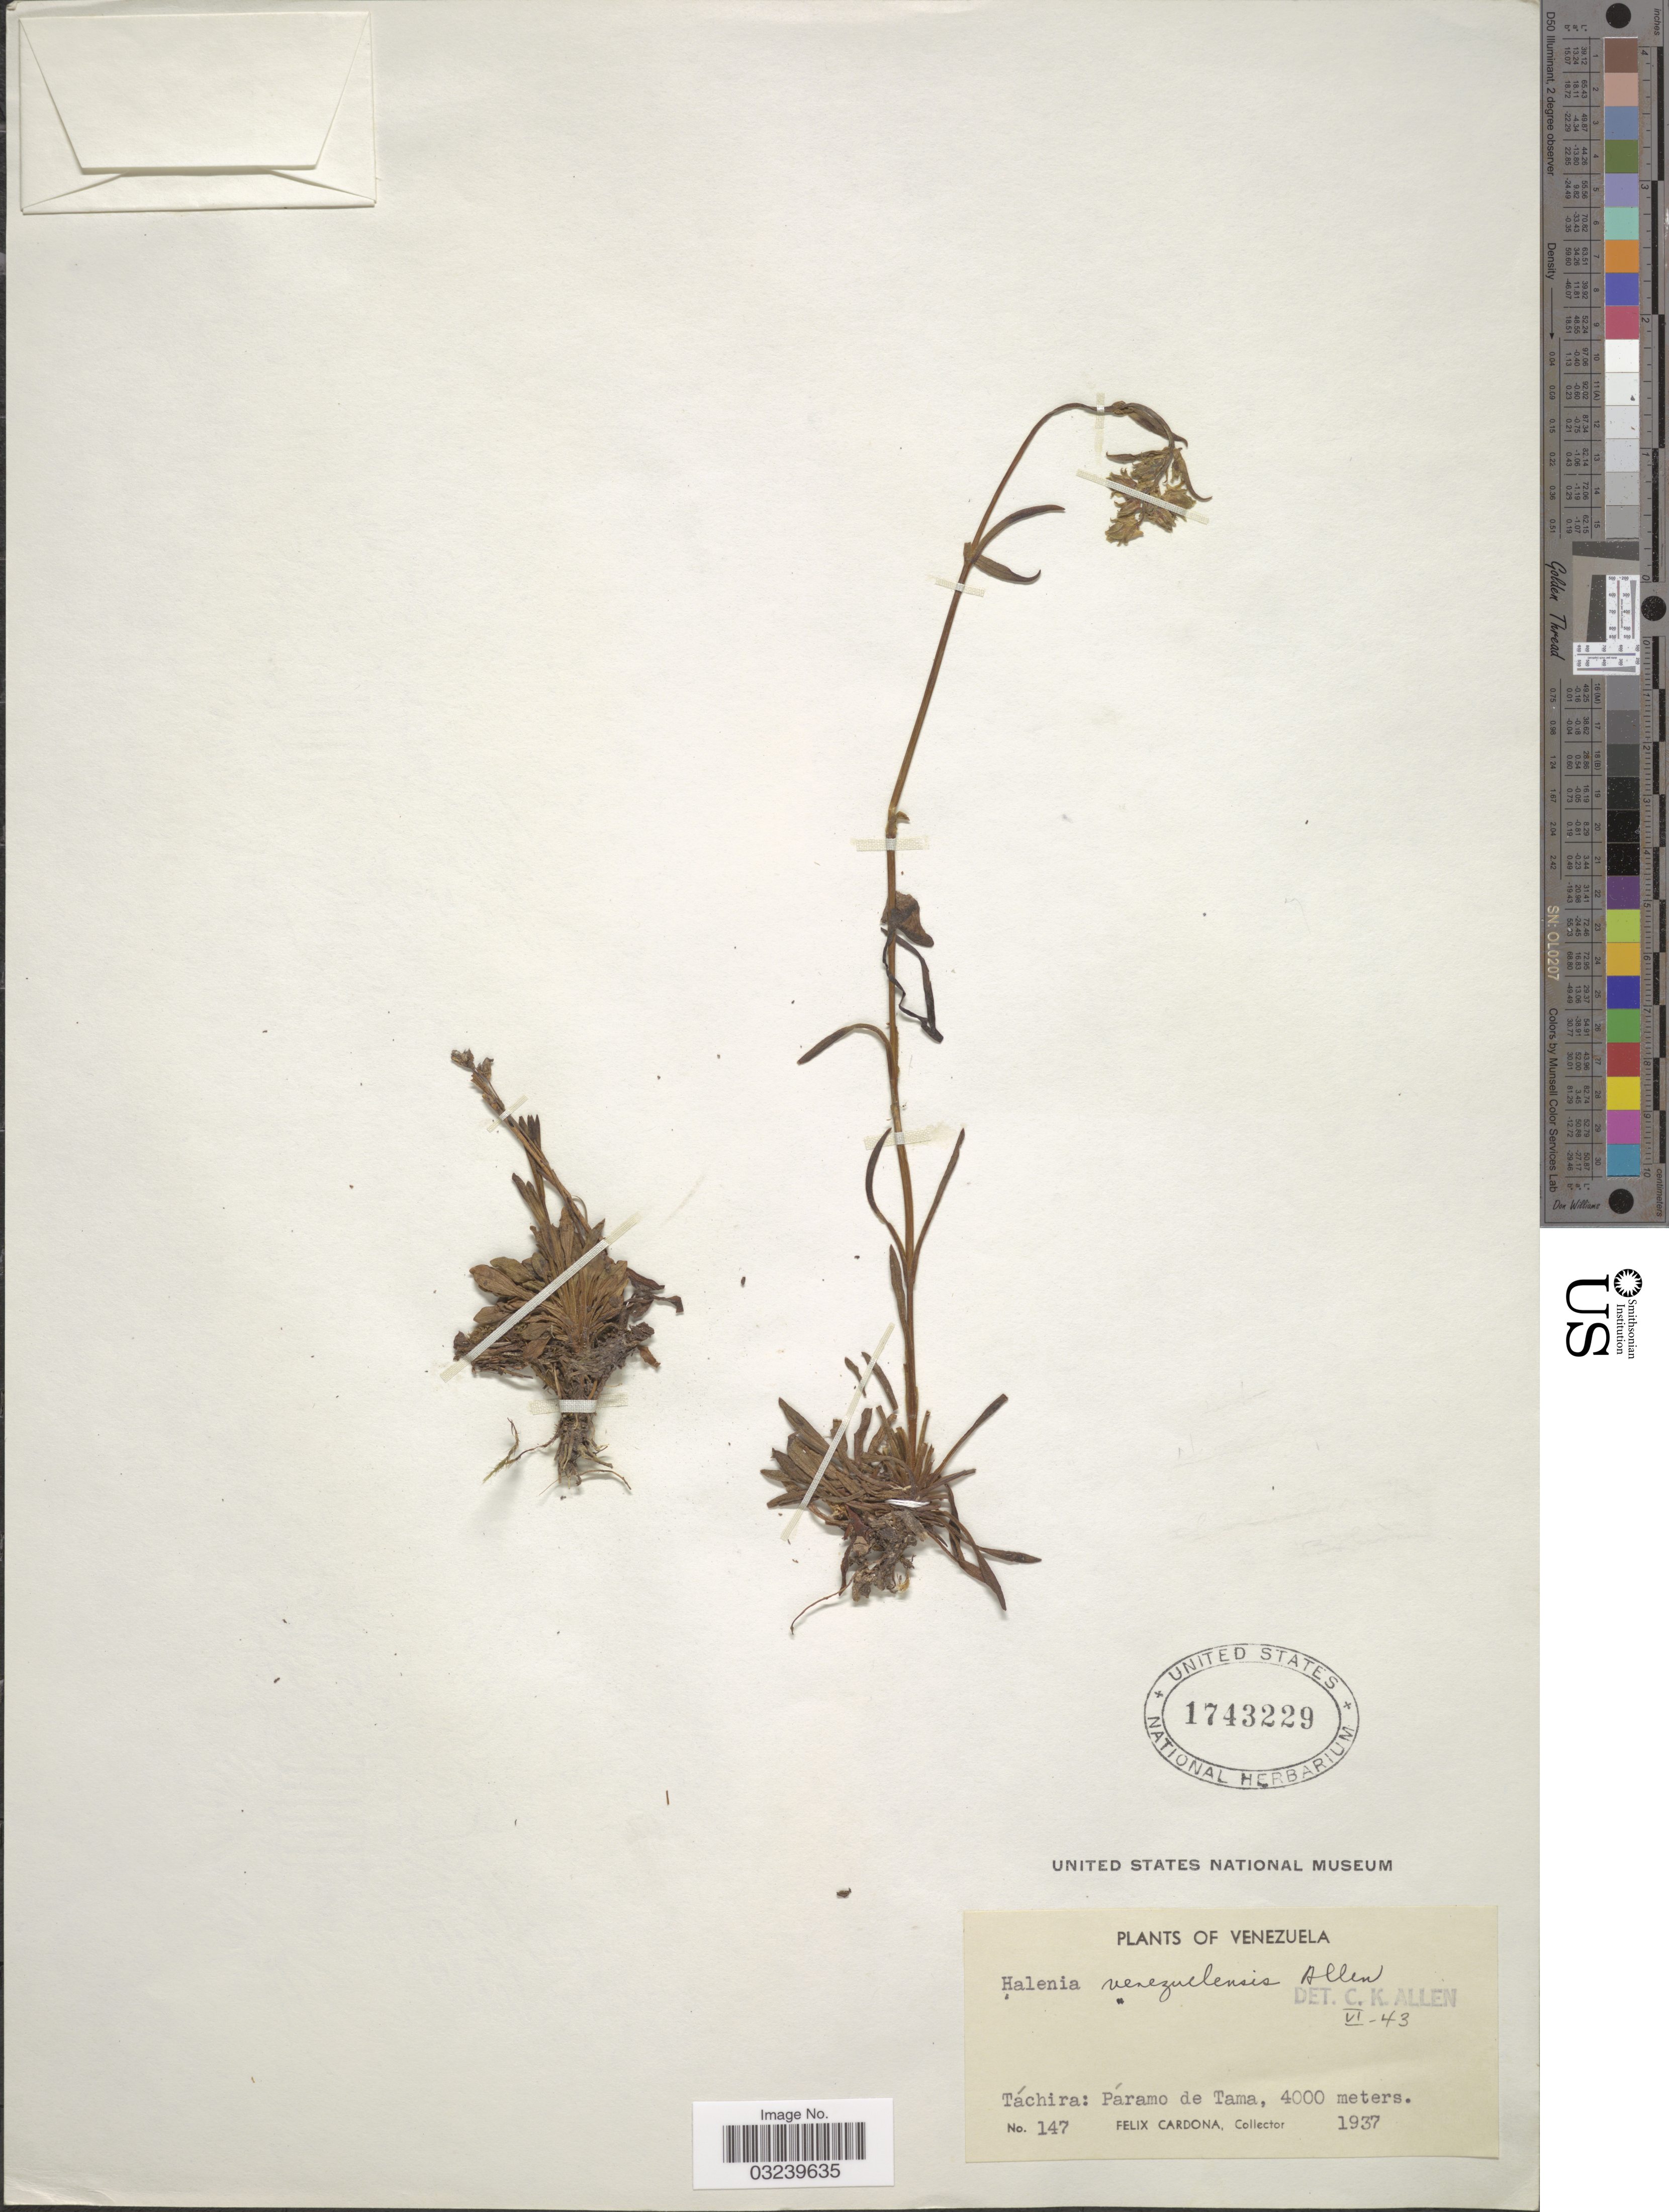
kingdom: Plantae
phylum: Tracheophyta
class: Magnoliopsida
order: Gentianales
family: Gentianaceae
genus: Halenia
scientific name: Halenia venezuelensis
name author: C.K. Allen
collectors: F. Cardona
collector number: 147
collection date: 1937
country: Venezuela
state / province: Tachira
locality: Táchira: Páramo de Tama.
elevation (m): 4000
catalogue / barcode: US 1743229